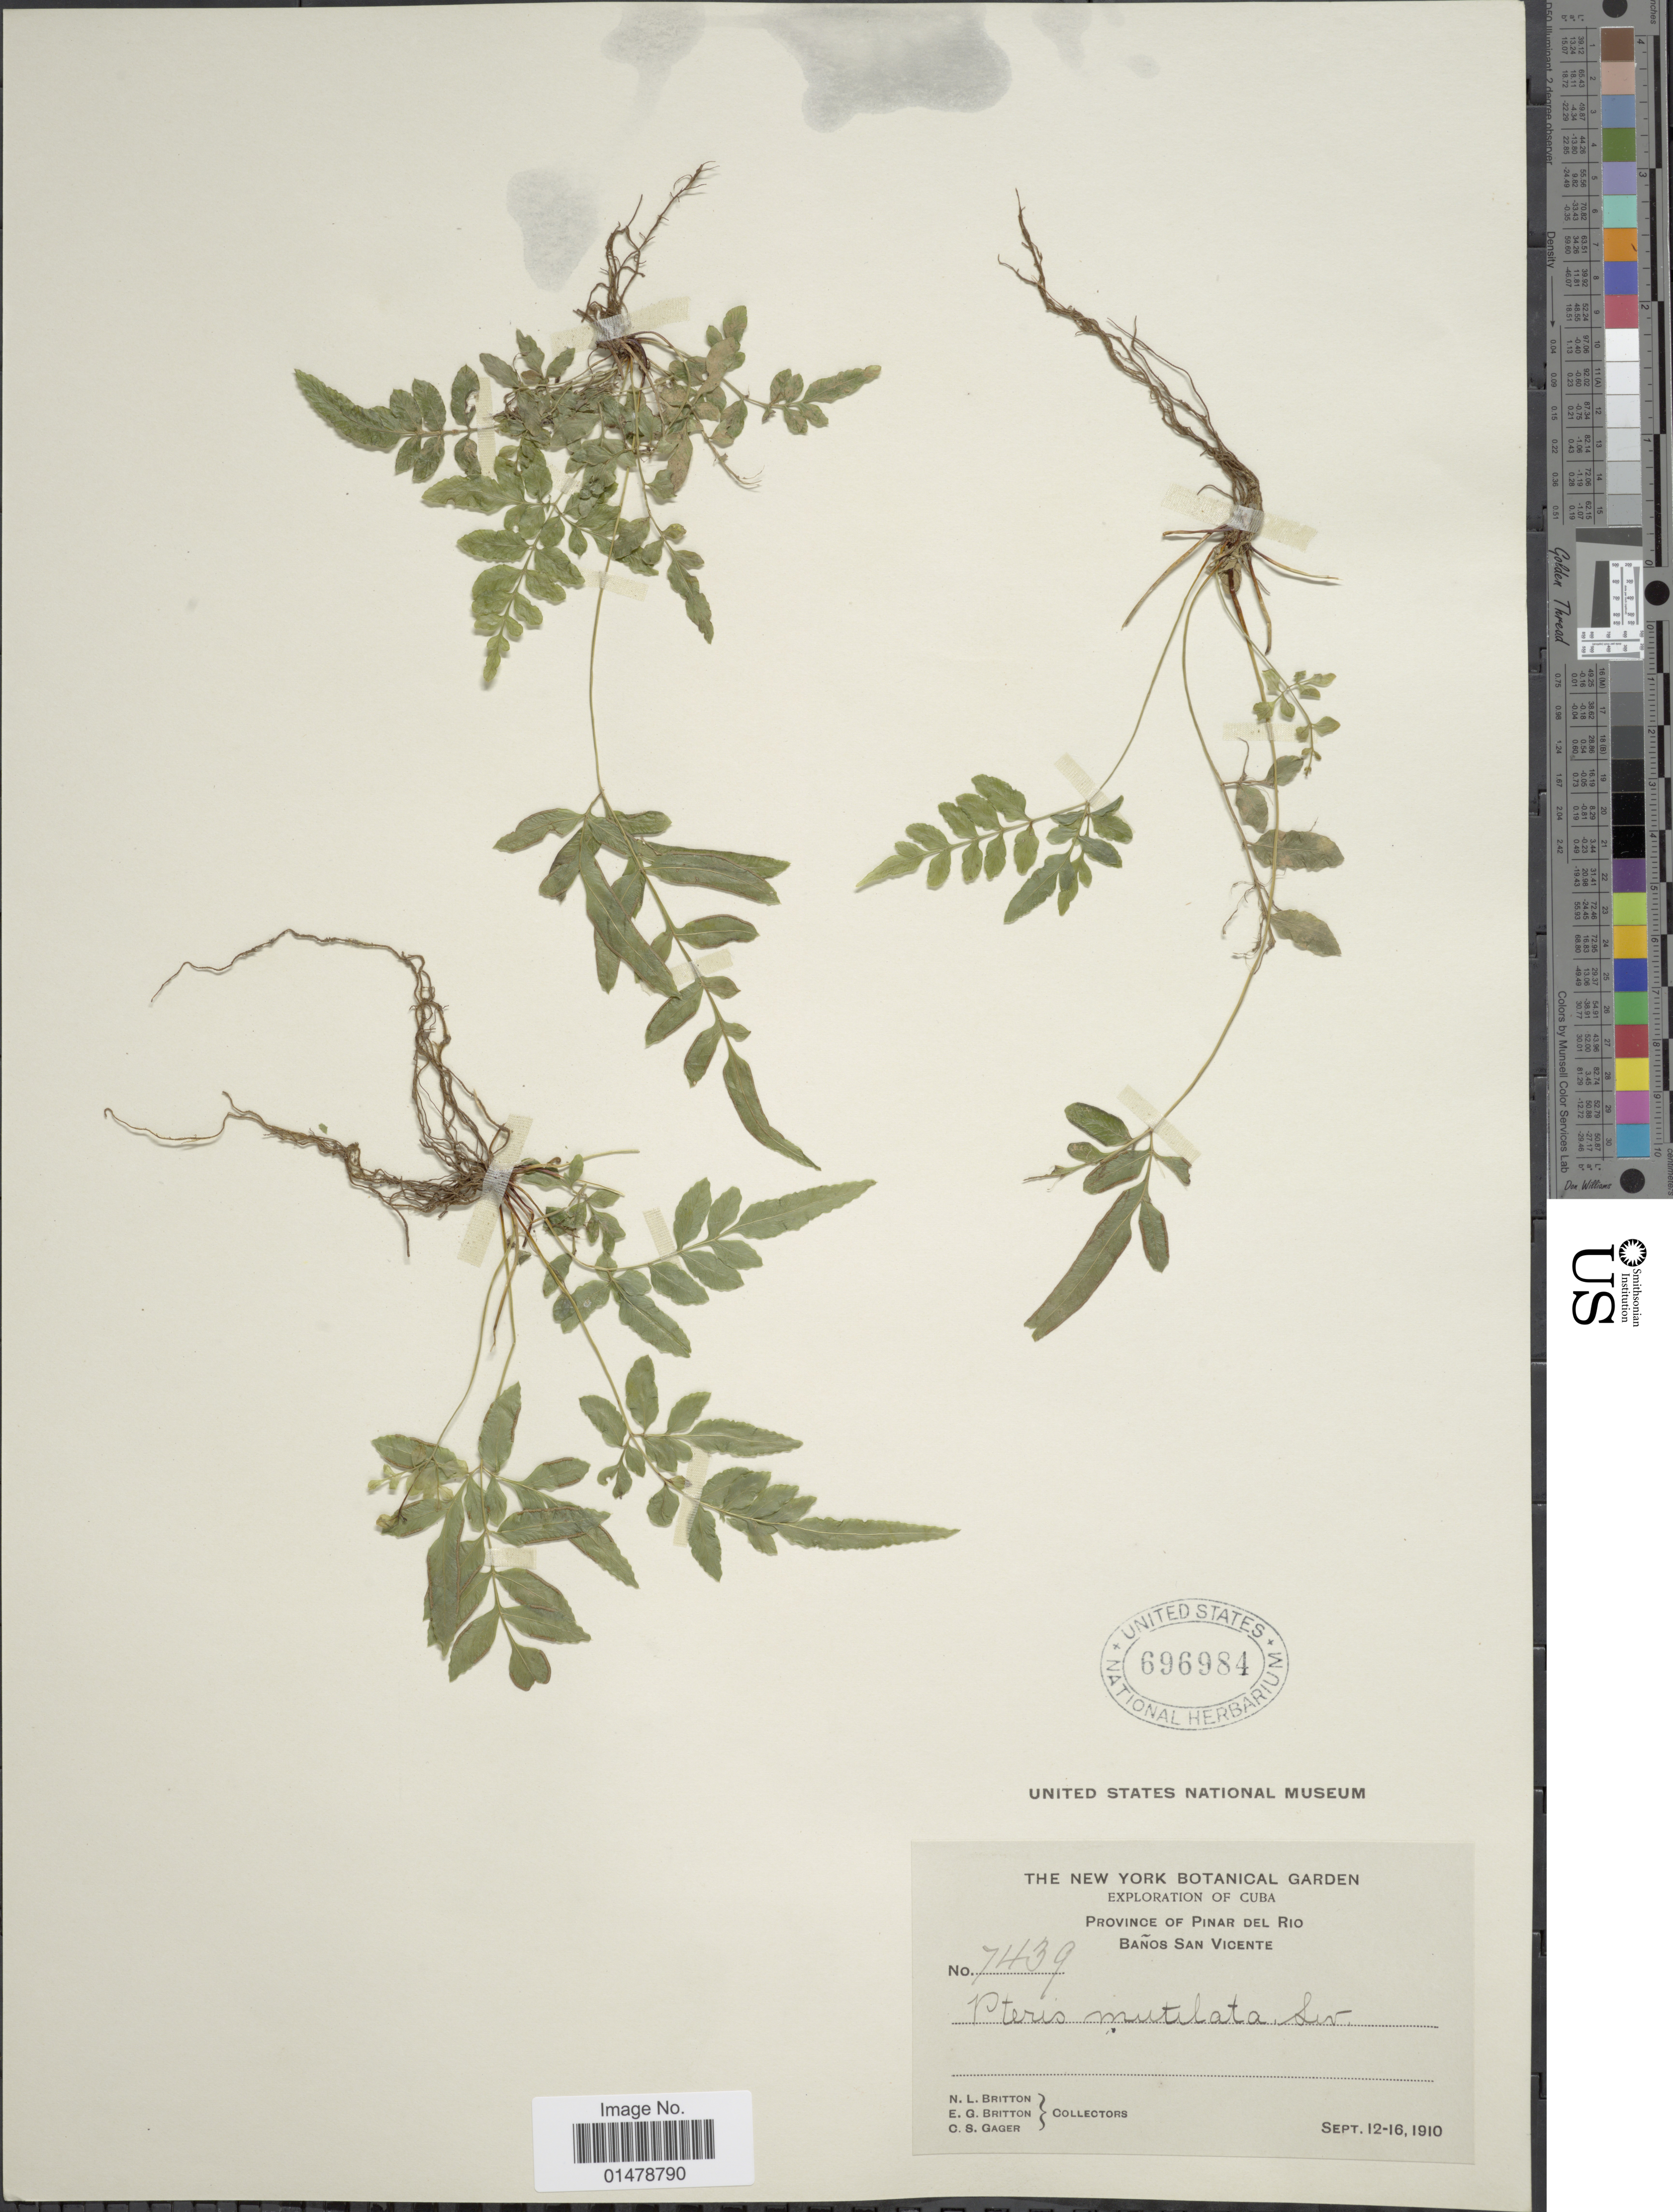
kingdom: Plantae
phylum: Tracheophyta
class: Polypodiopsida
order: Polypodiales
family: Pteridaceae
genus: Pteris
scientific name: Pteris mutilata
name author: L.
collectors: N. Britton, E. G. Britton & C. Gager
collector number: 7439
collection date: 1910-09-12/1910-09-16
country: Cuba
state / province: Pinar del Río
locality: Province of Pinar del Rio, Banos San Vicente.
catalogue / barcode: US 696984